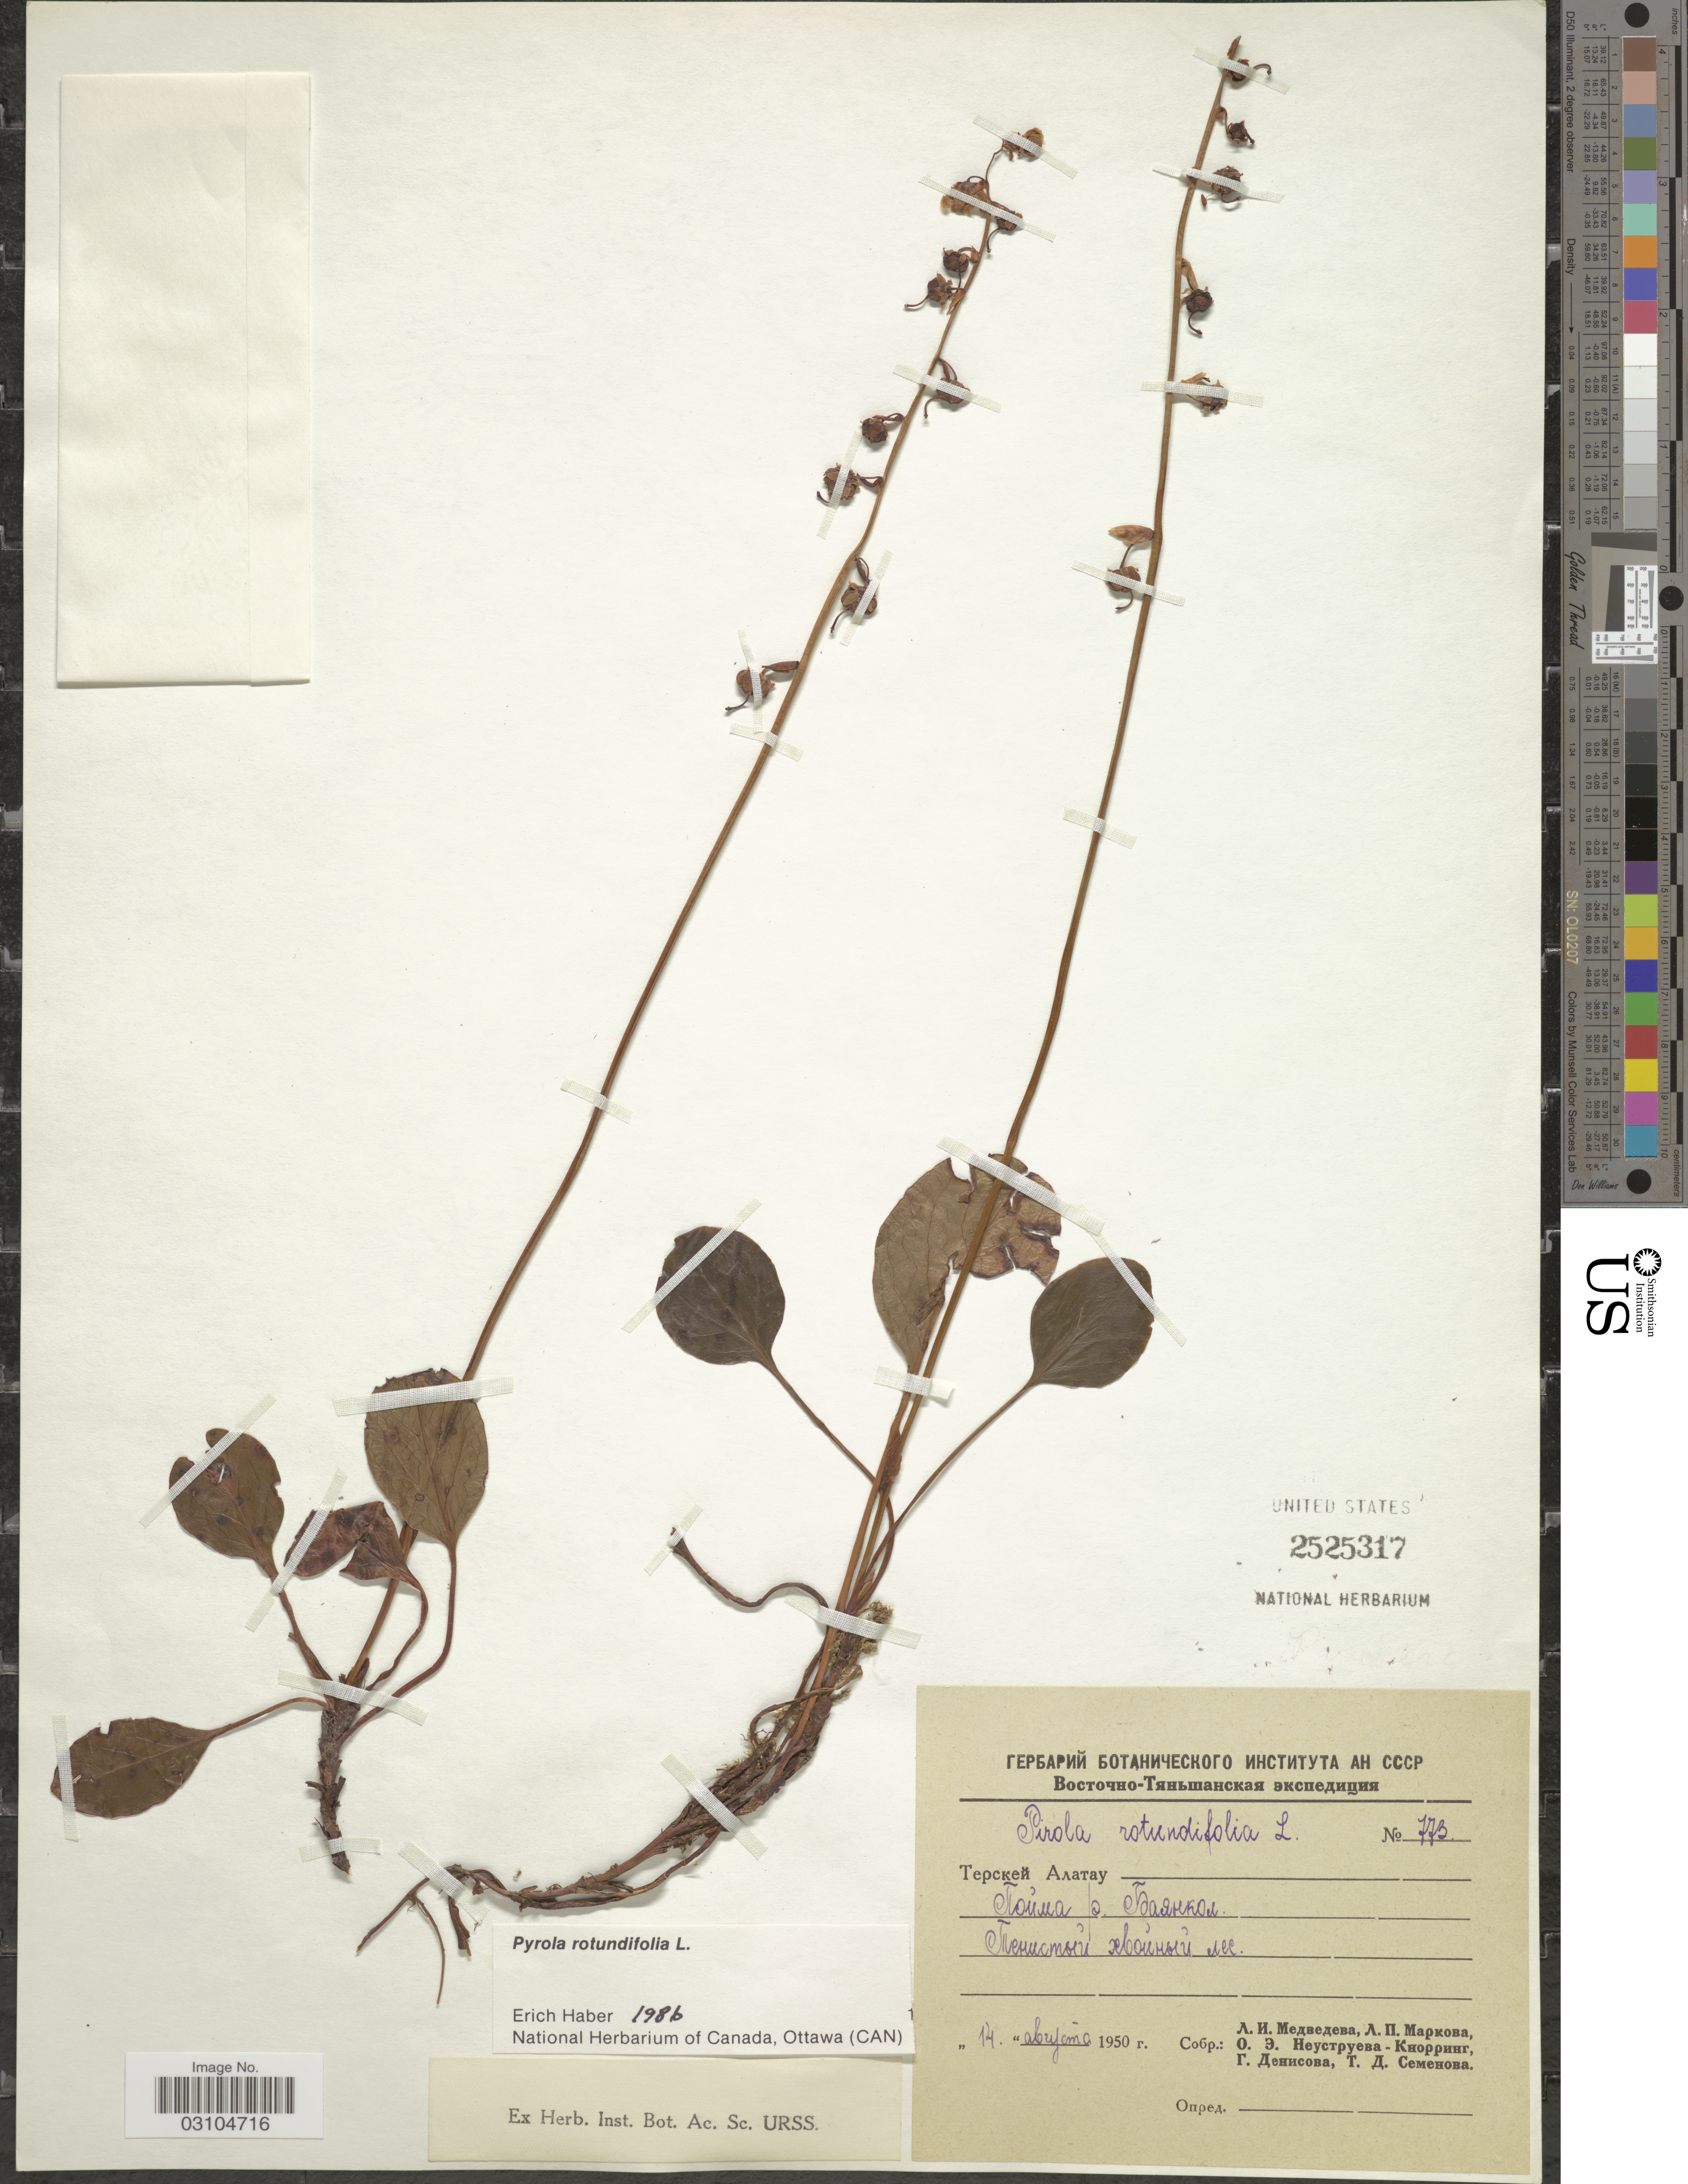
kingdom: Plantae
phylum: Tracheophyta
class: Magnoliopsida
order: Ericales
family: Ericaceae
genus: Pyrola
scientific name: Pyrola rotundifolia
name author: L.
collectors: L. Medvedeva, L. Markova, O. Neustrueva-Knorring, G. Denisova & T. Semenova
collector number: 773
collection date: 1950-04-14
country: Kazakhstan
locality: Bayankol, Terskey Alatau.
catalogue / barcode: US 2525317